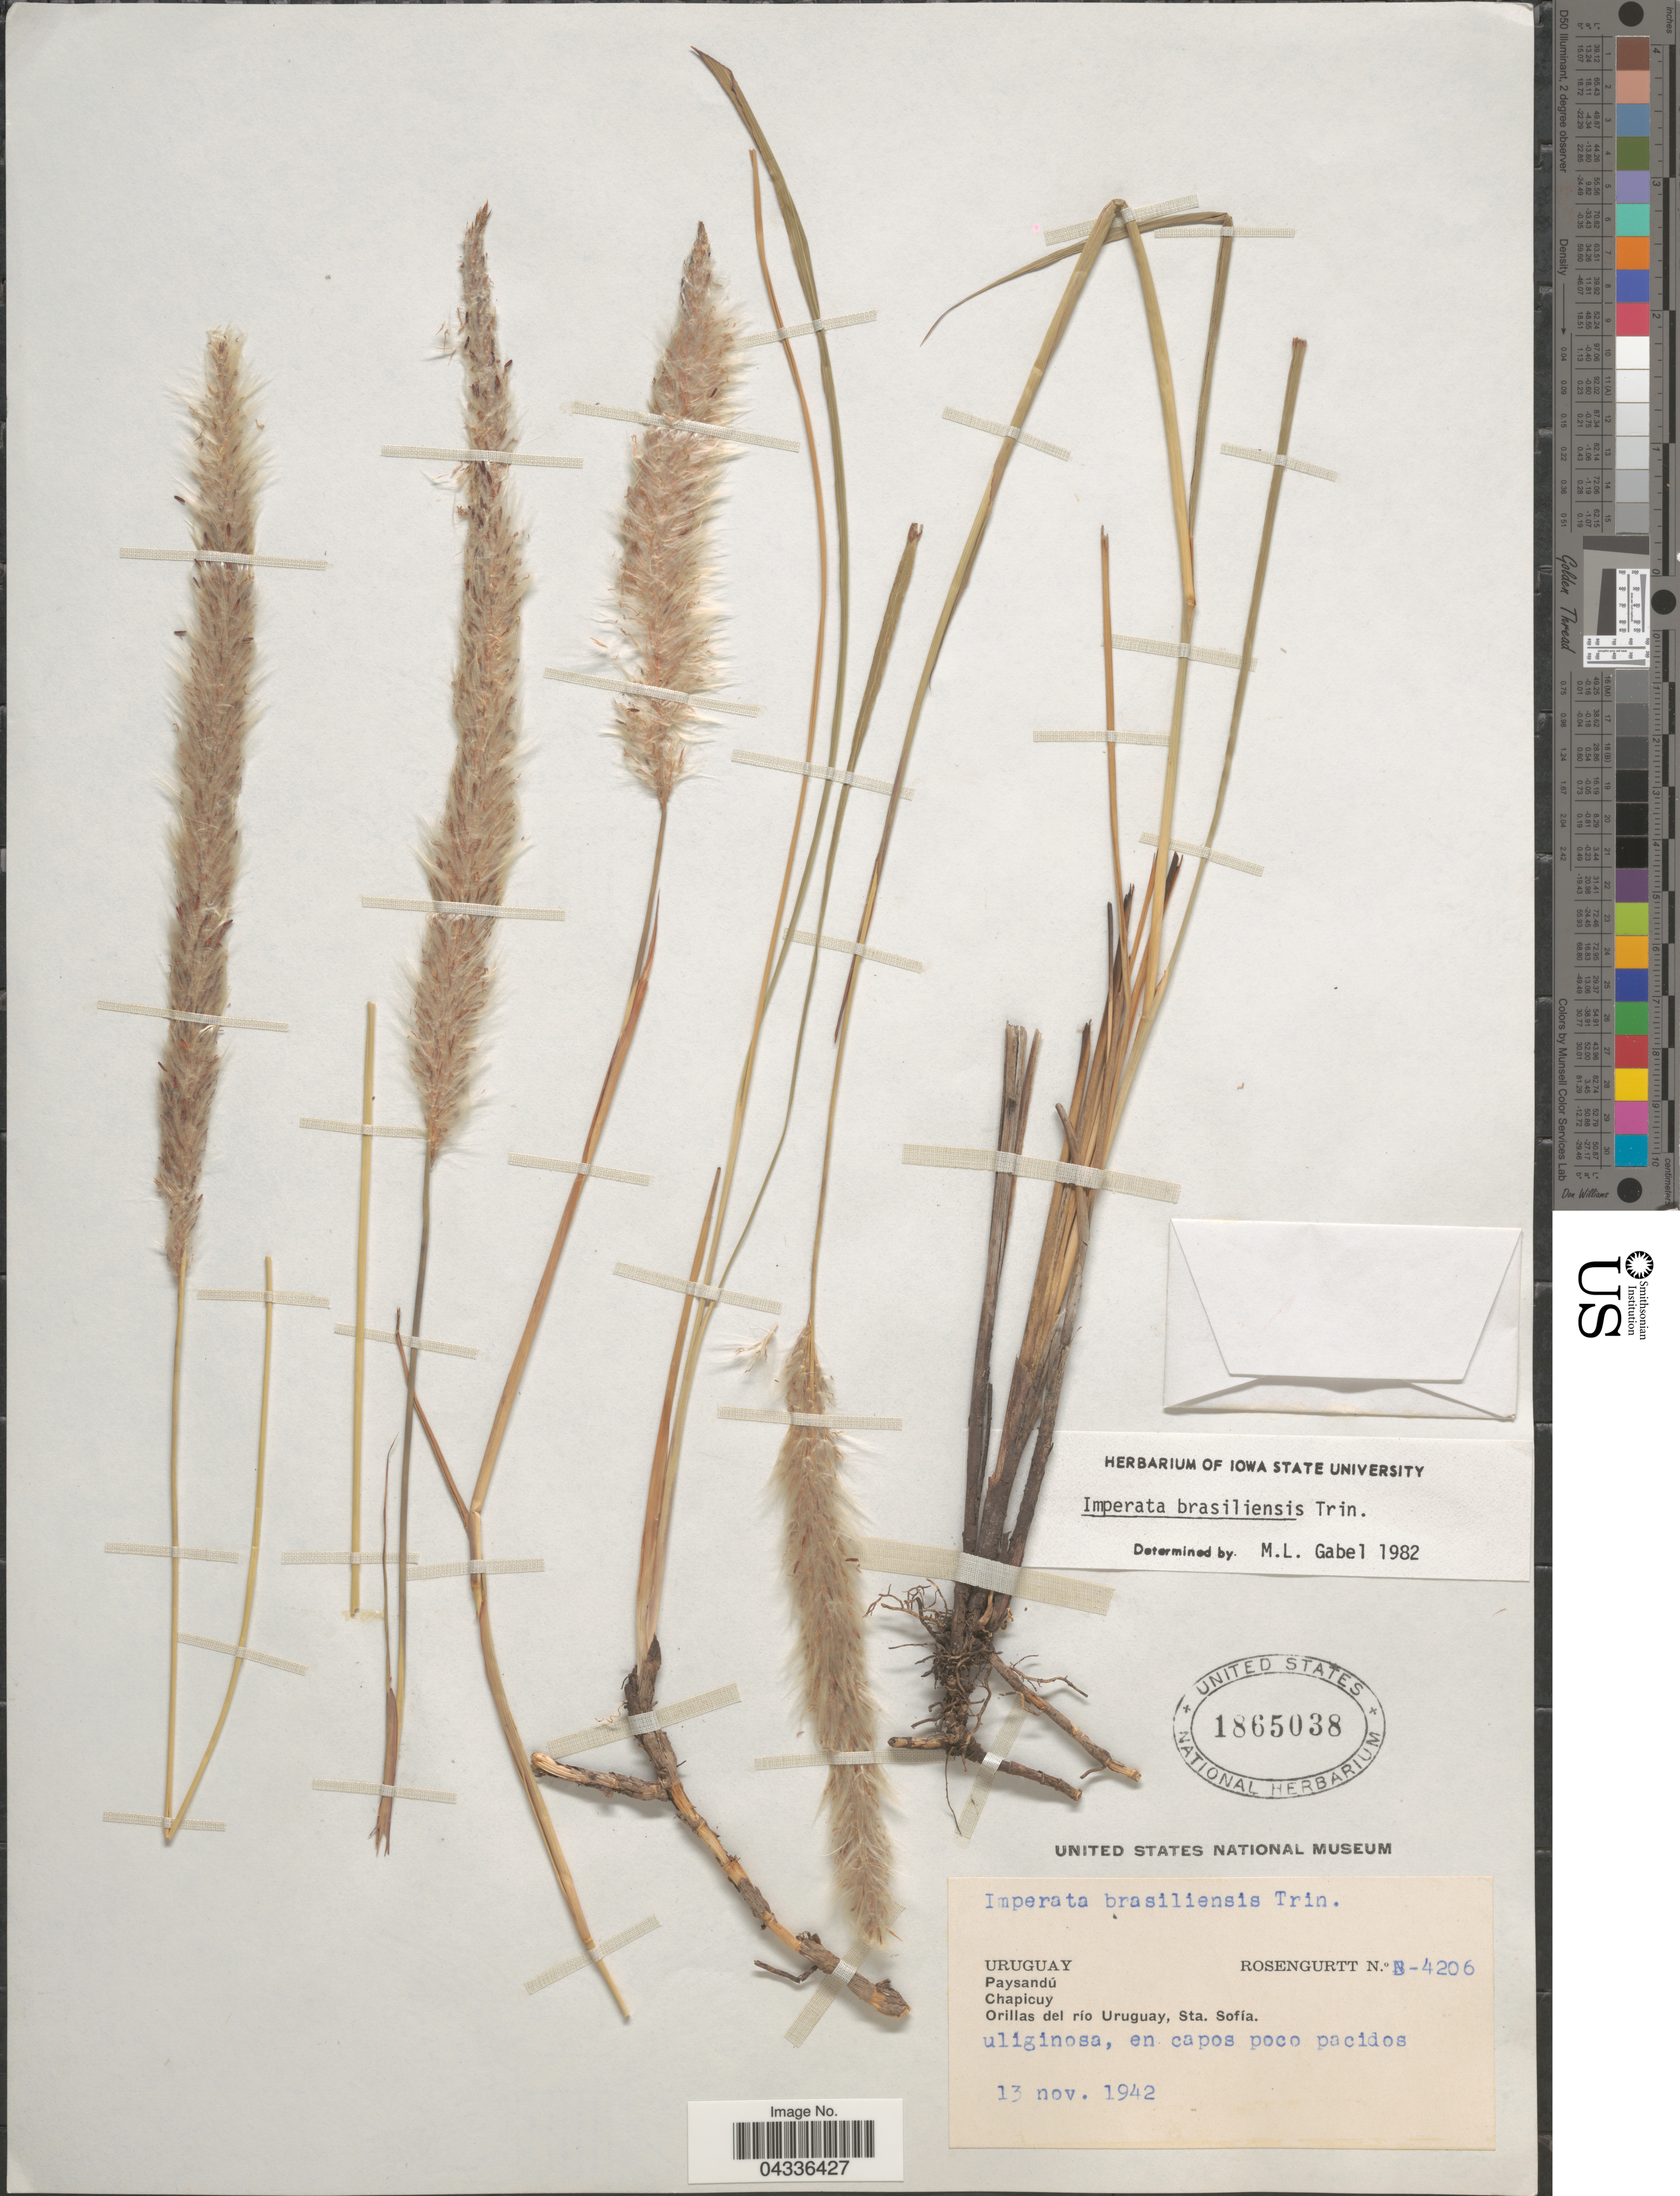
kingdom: Plantae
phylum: Tracheophyta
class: Liliopsida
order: Poales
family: Poaceae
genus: Imperata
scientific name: Imperata brasiliensis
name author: Trin.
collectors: Rosengurtt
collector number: B-4206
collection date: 1942-11-13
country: Uruguay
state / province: Paysandu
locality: Chapicuy. Orillas del río Uruguay, Sta. Sofía. Uliginosa, en capos poco pacidos.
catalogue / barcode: US 1865038